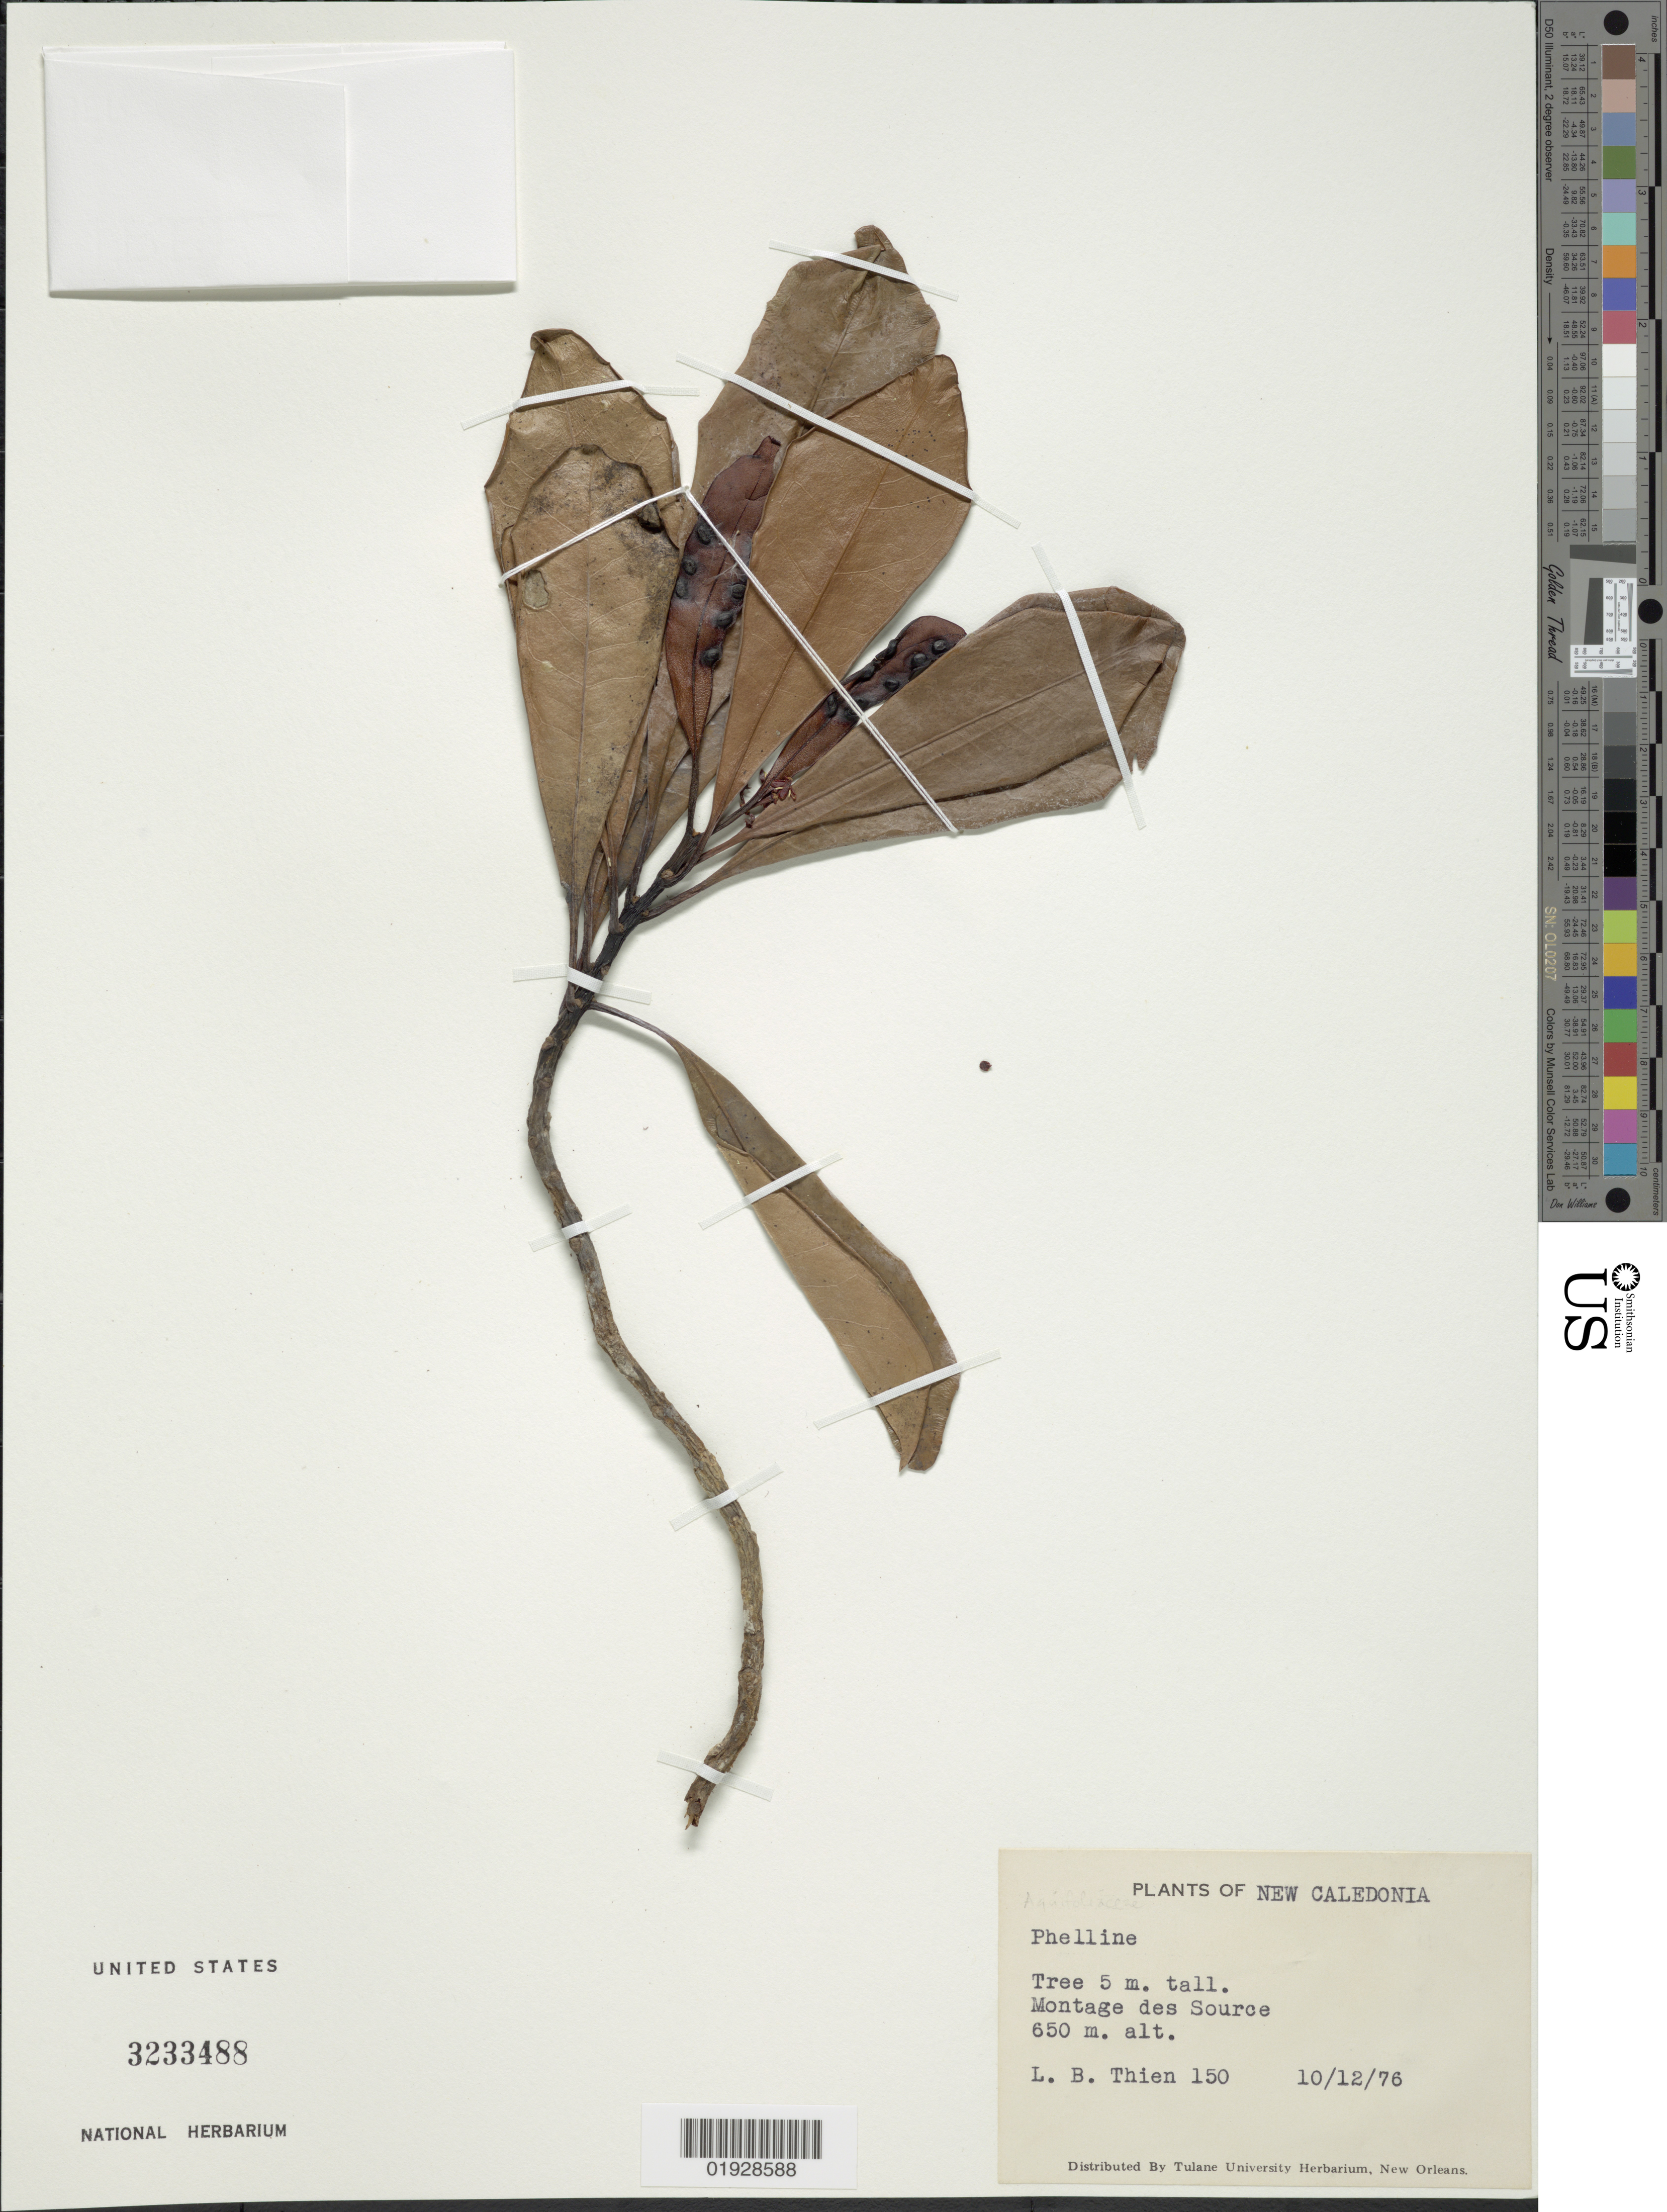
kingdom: Plantae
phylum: Tracheophyta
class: Magnoliopsida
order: Asterales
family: Phellinaceae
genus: Phelline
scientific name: Phelline sp.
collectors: L. Thien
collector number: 150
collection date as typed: Transcribed d/m/y: 10/12/76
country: New Caledonia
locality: Montagne des Source.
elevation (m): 650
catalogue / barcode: US 3233488